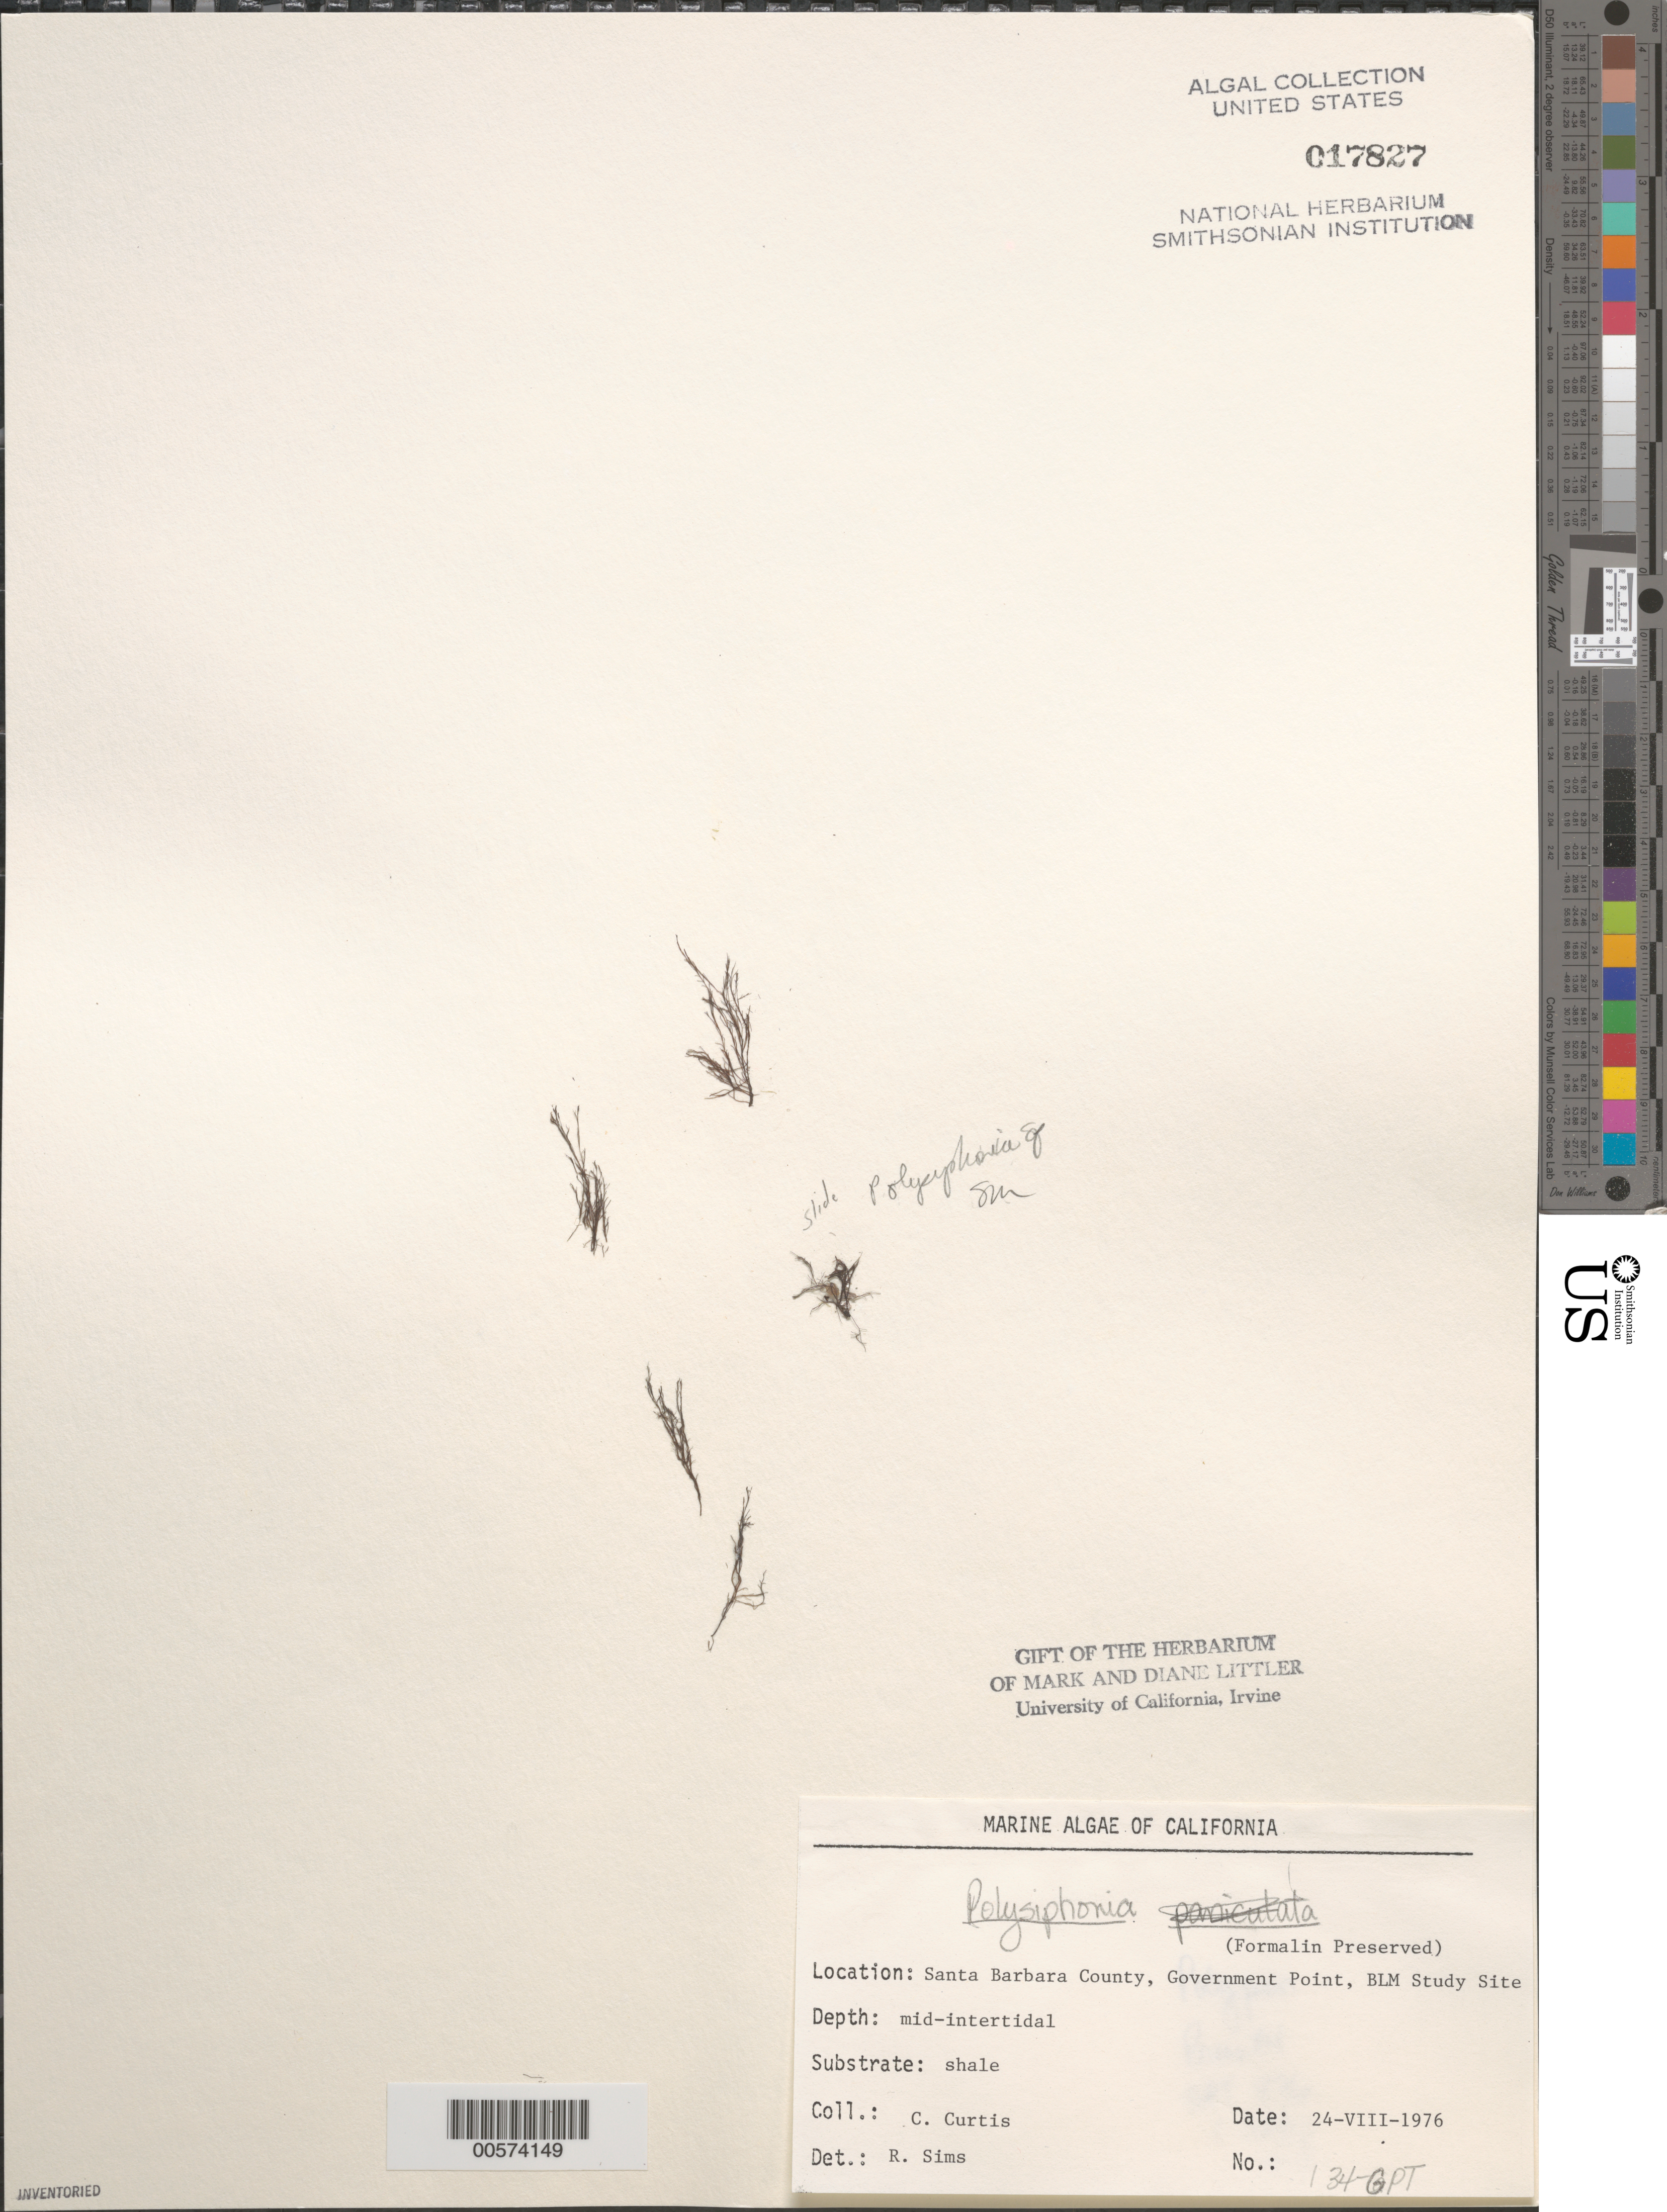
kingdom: Plantae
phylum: Rhodophyta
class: Florideophyceae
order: Ceramiales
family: Rhodomelaceae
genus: Polysiphonia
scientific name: Polysiphonia sp.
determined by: Sims, Robert H.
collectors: C. Curtis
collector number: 134-gpt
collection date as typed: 24 Aug 1976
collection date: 1976-08-24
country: United States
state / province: California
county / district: Santa Barbara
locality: Government Point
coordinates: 34 26'31"N, 120 24'06"W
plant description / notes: BLM-SOCALBIGHT Rocky Intertidal Survey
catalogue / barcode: US 17827